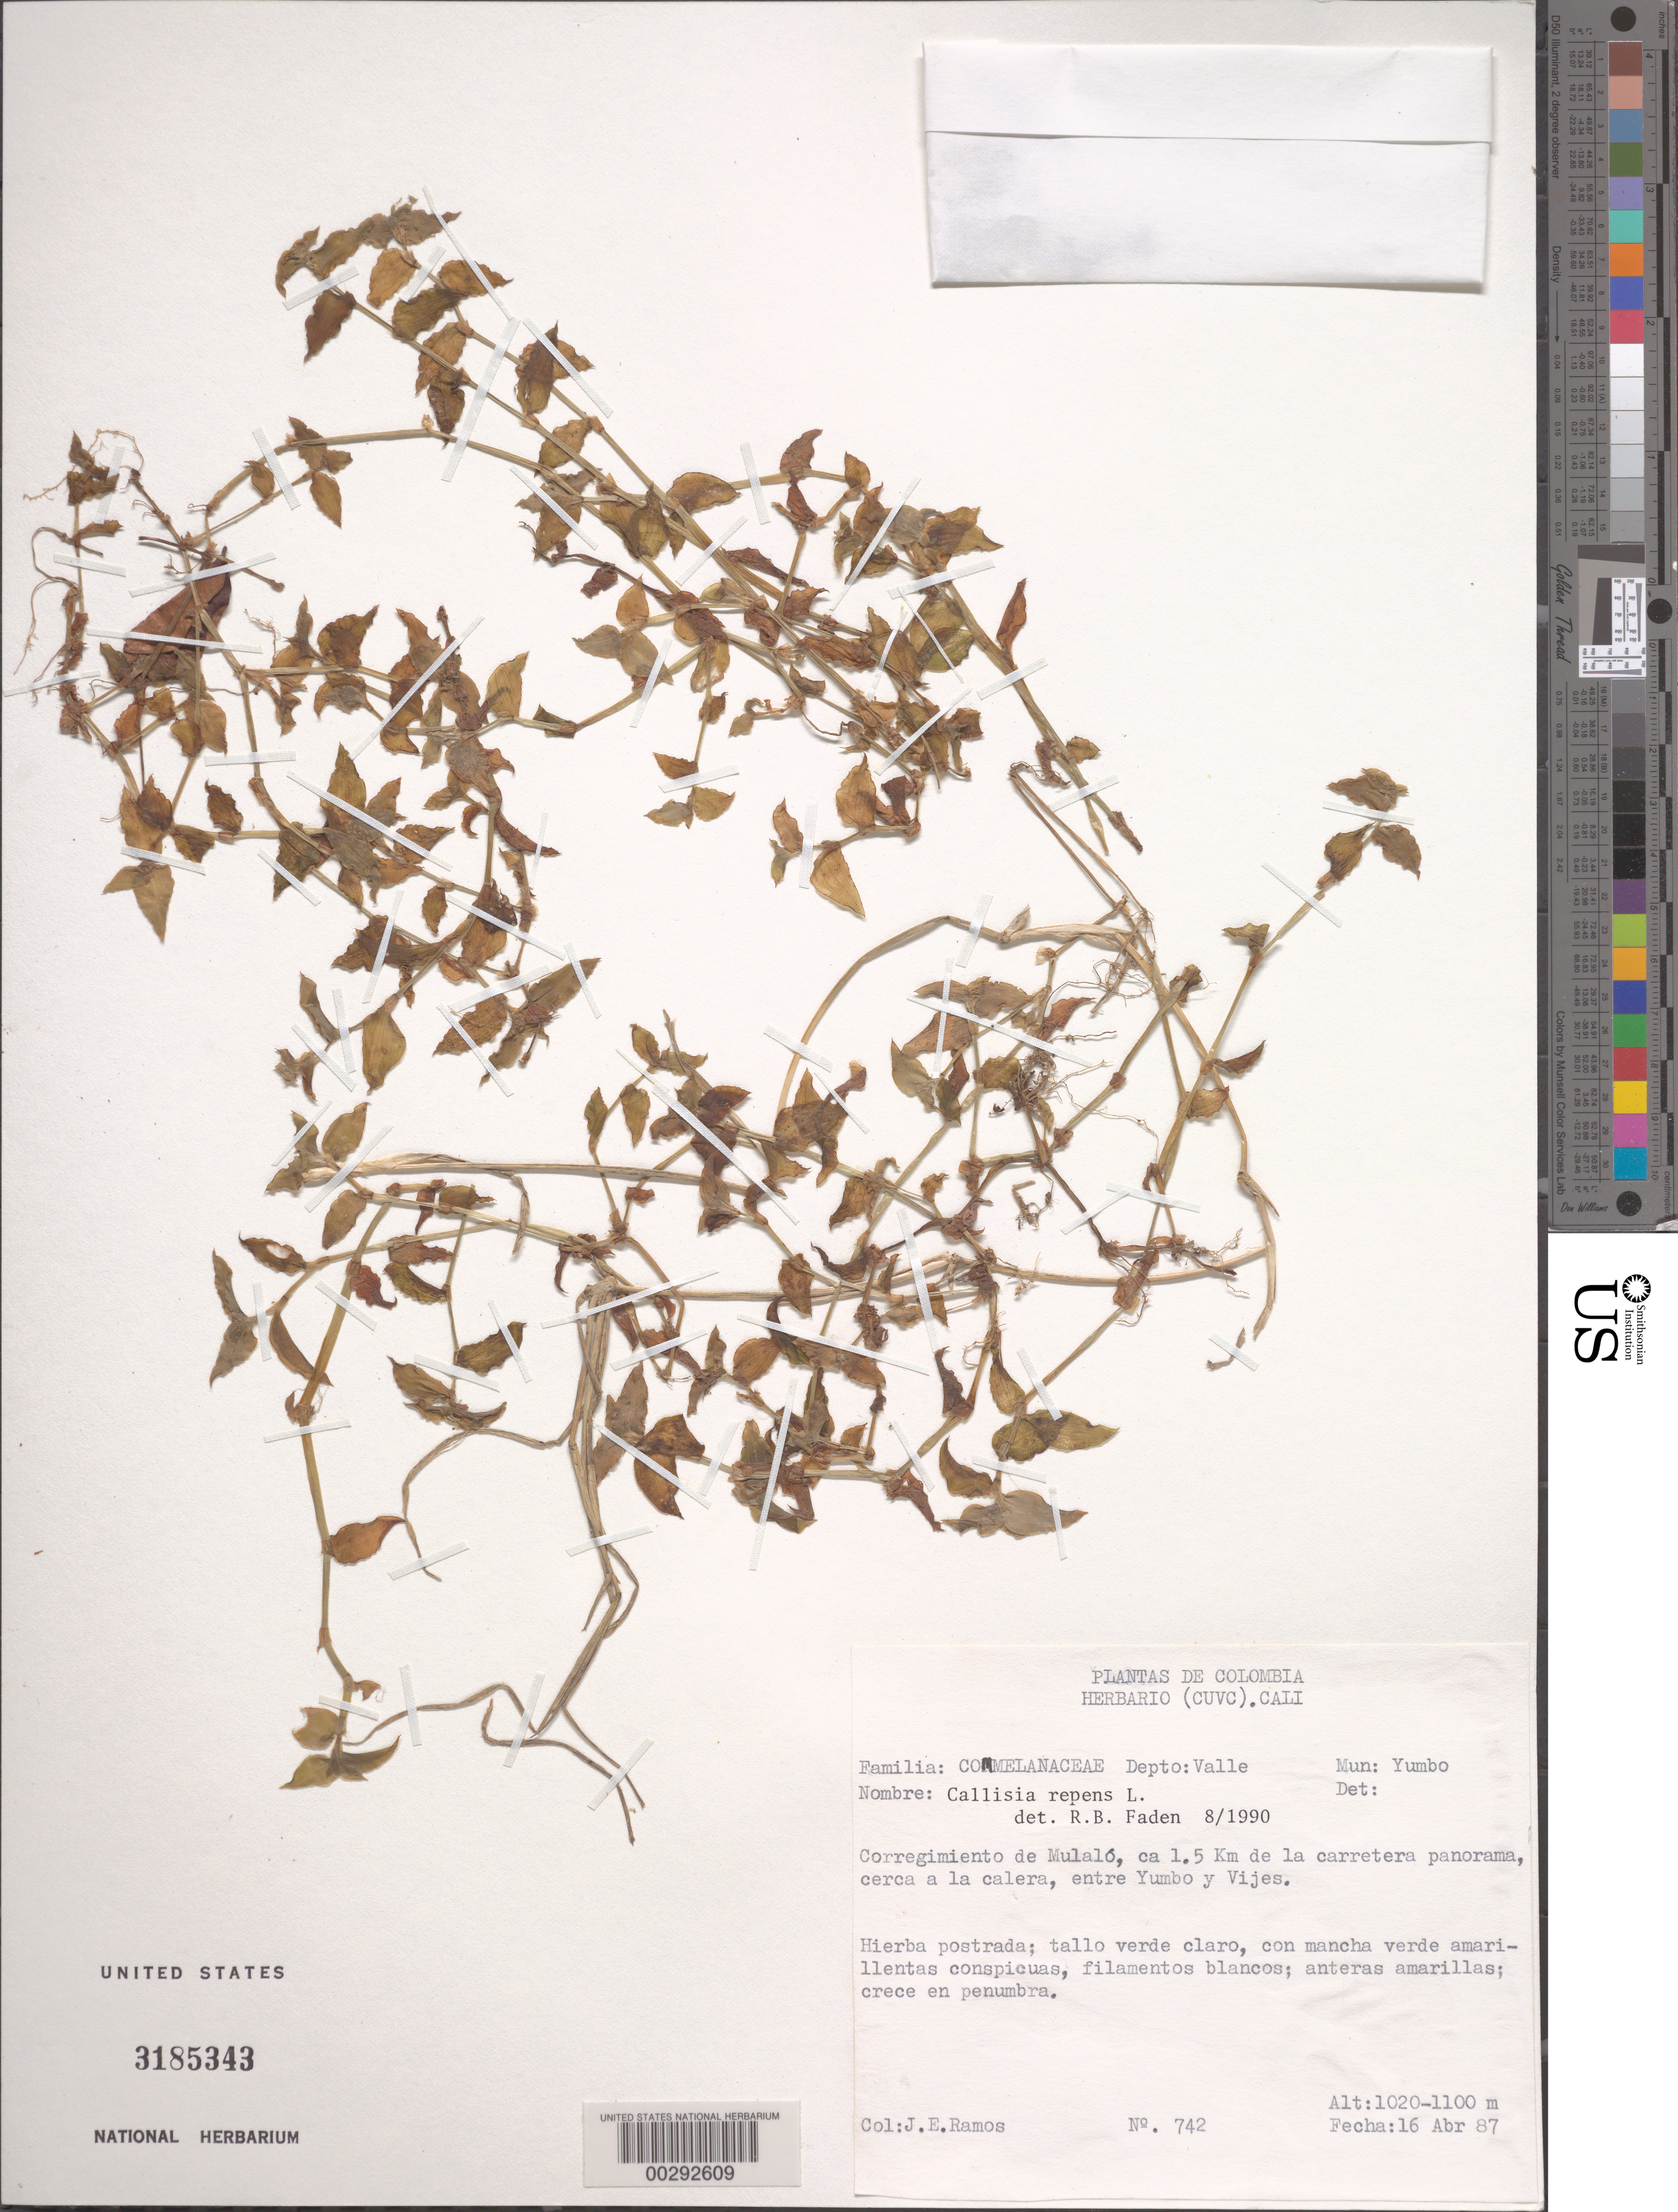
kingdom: Plantae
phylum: Tracheophyta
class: Liliopsida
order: Commelinales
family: Commelinaceae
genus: Callisia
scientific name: Callisia repens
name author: (Jacq.) L.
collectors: J. E. Ramos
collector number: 742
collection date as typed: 16 Apr 1987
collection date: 1987-04-16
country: Colombia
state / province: Valle del Cauca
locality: YUmbo Mun. (?), between yUmbo and Vijes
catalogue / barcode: US 3185343